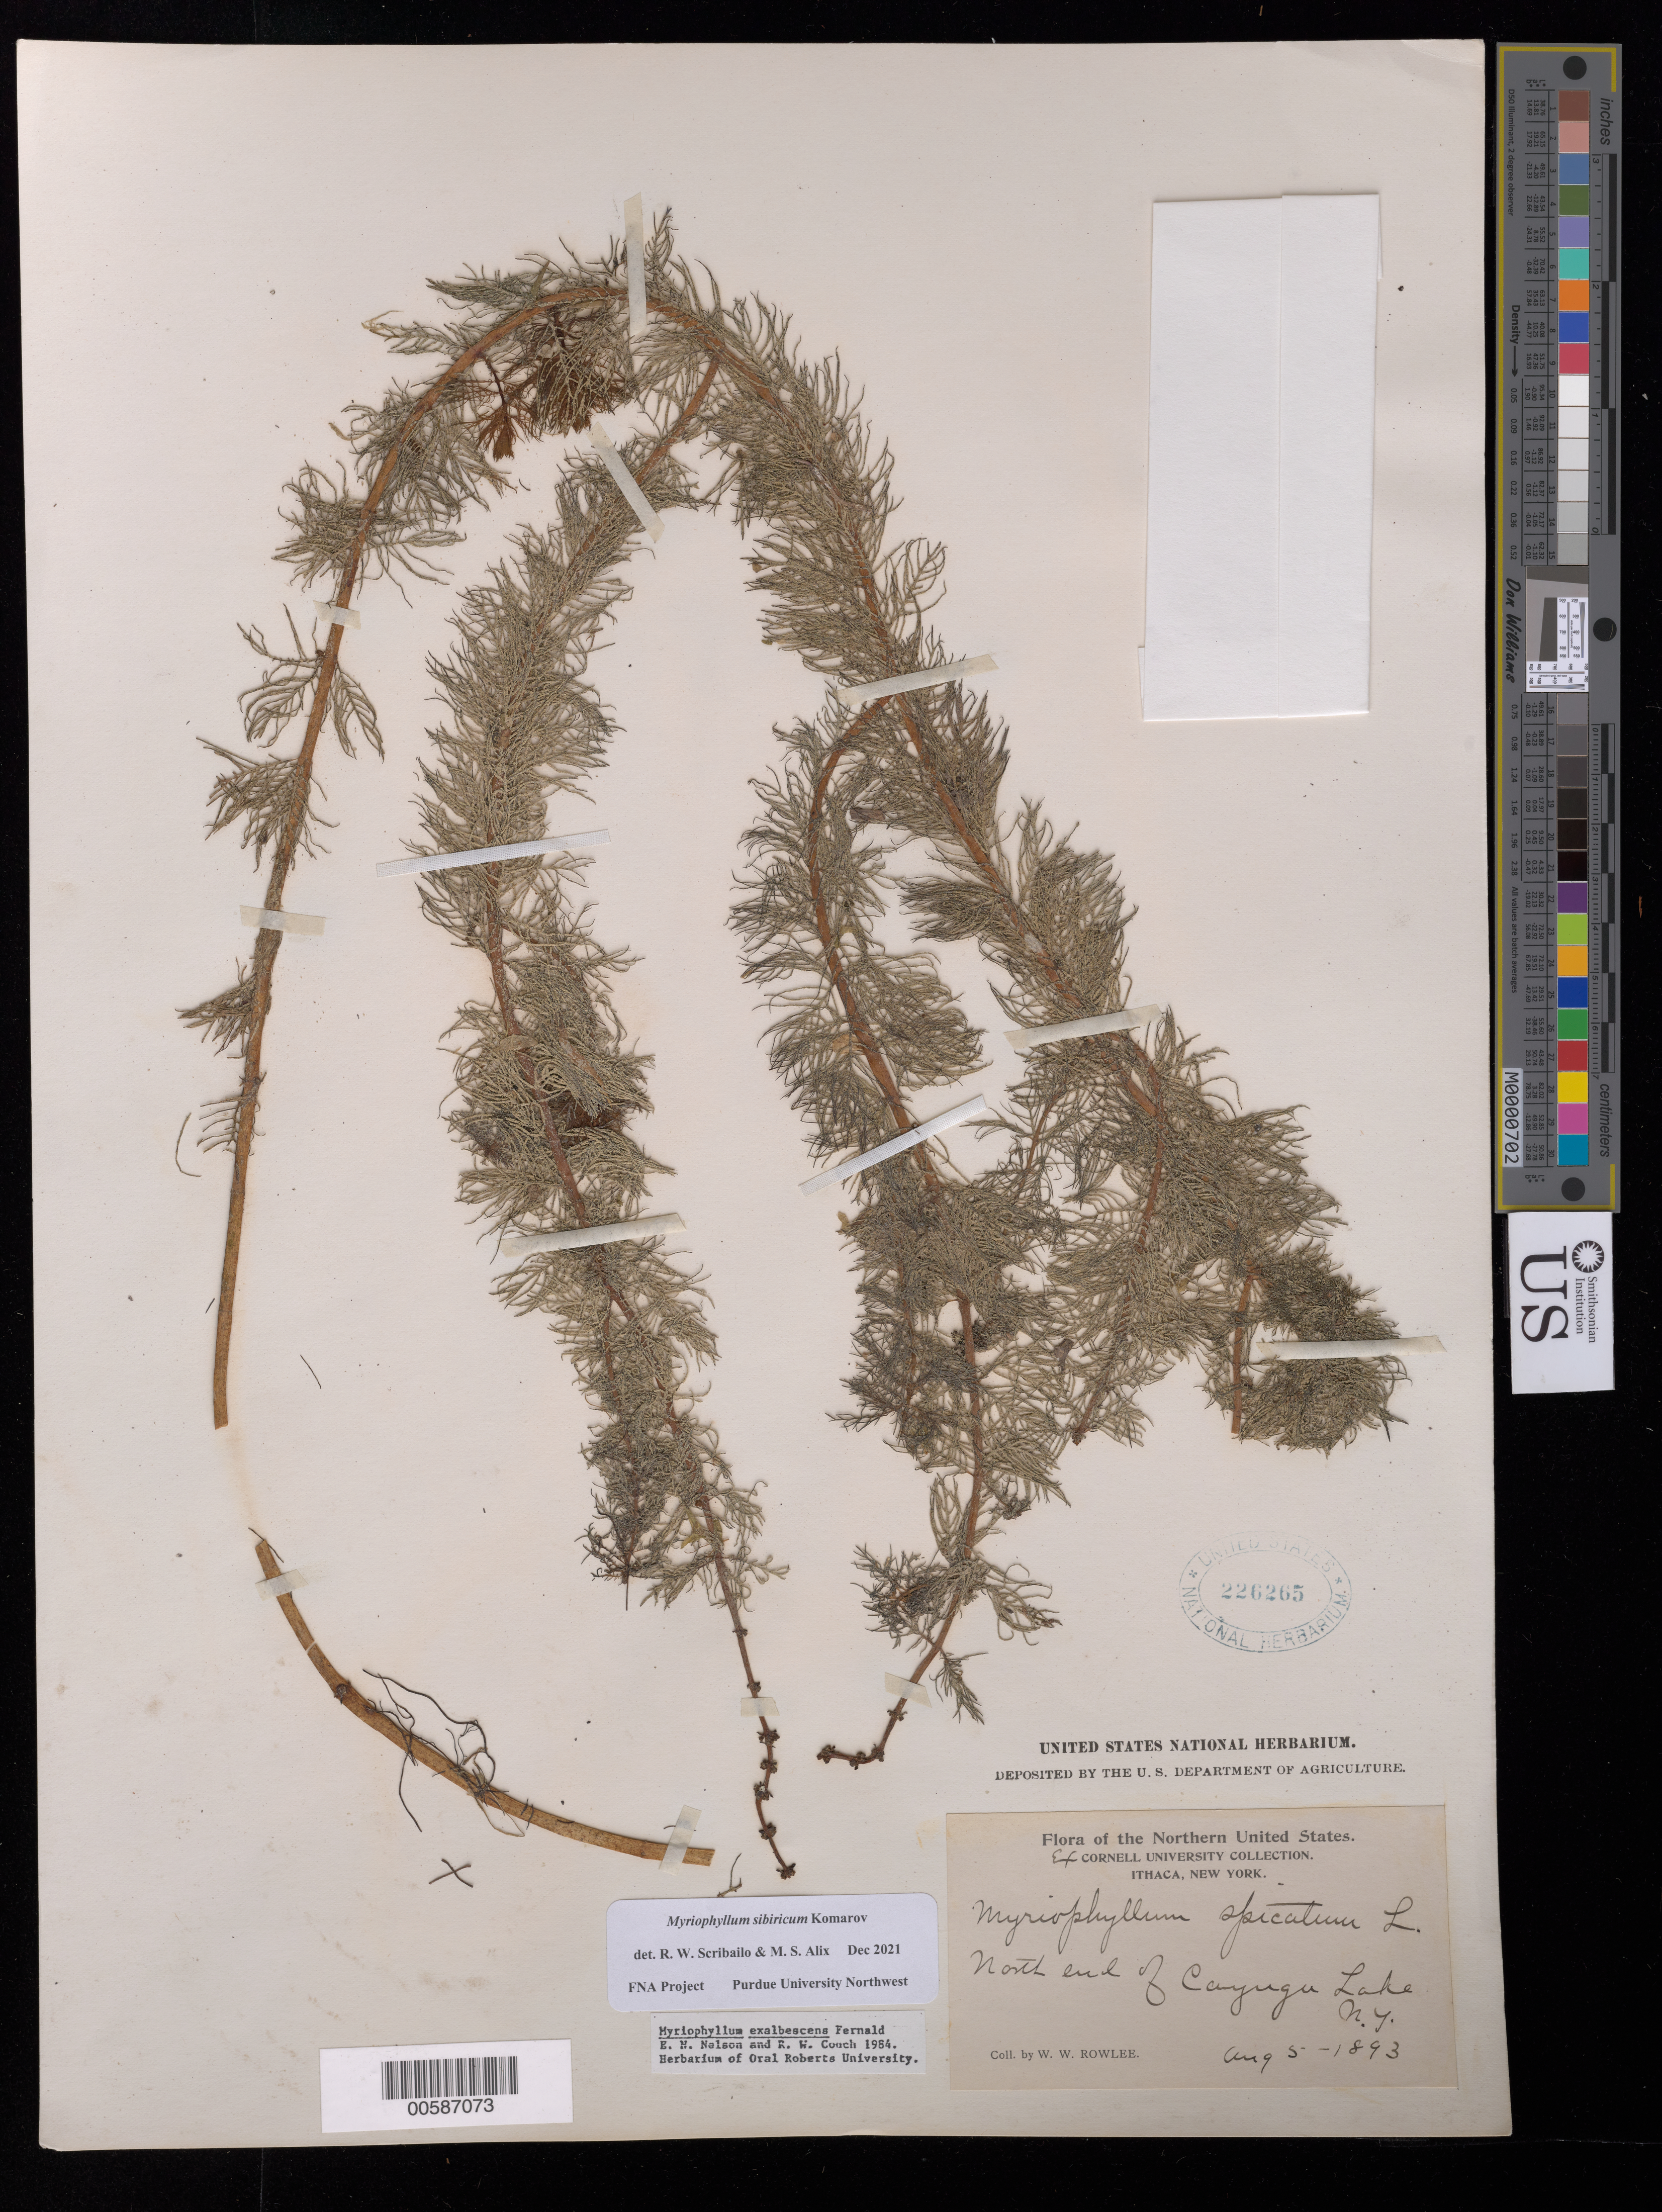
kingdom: Plantae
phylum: Tracheophyta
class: Magnoliopsida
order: Saxifragales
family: Haloragaceae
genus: Myriophyllum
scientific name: Myriophyllum sibiricum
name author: Kom.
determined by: Scribailo, R. W.; Alix, M. S.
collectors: W. W. Rowlee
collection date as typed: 05 Aug 1893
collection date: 1893-08-05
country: United States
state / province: New York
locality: North end of Cayugu Lake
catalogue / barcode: US 226265